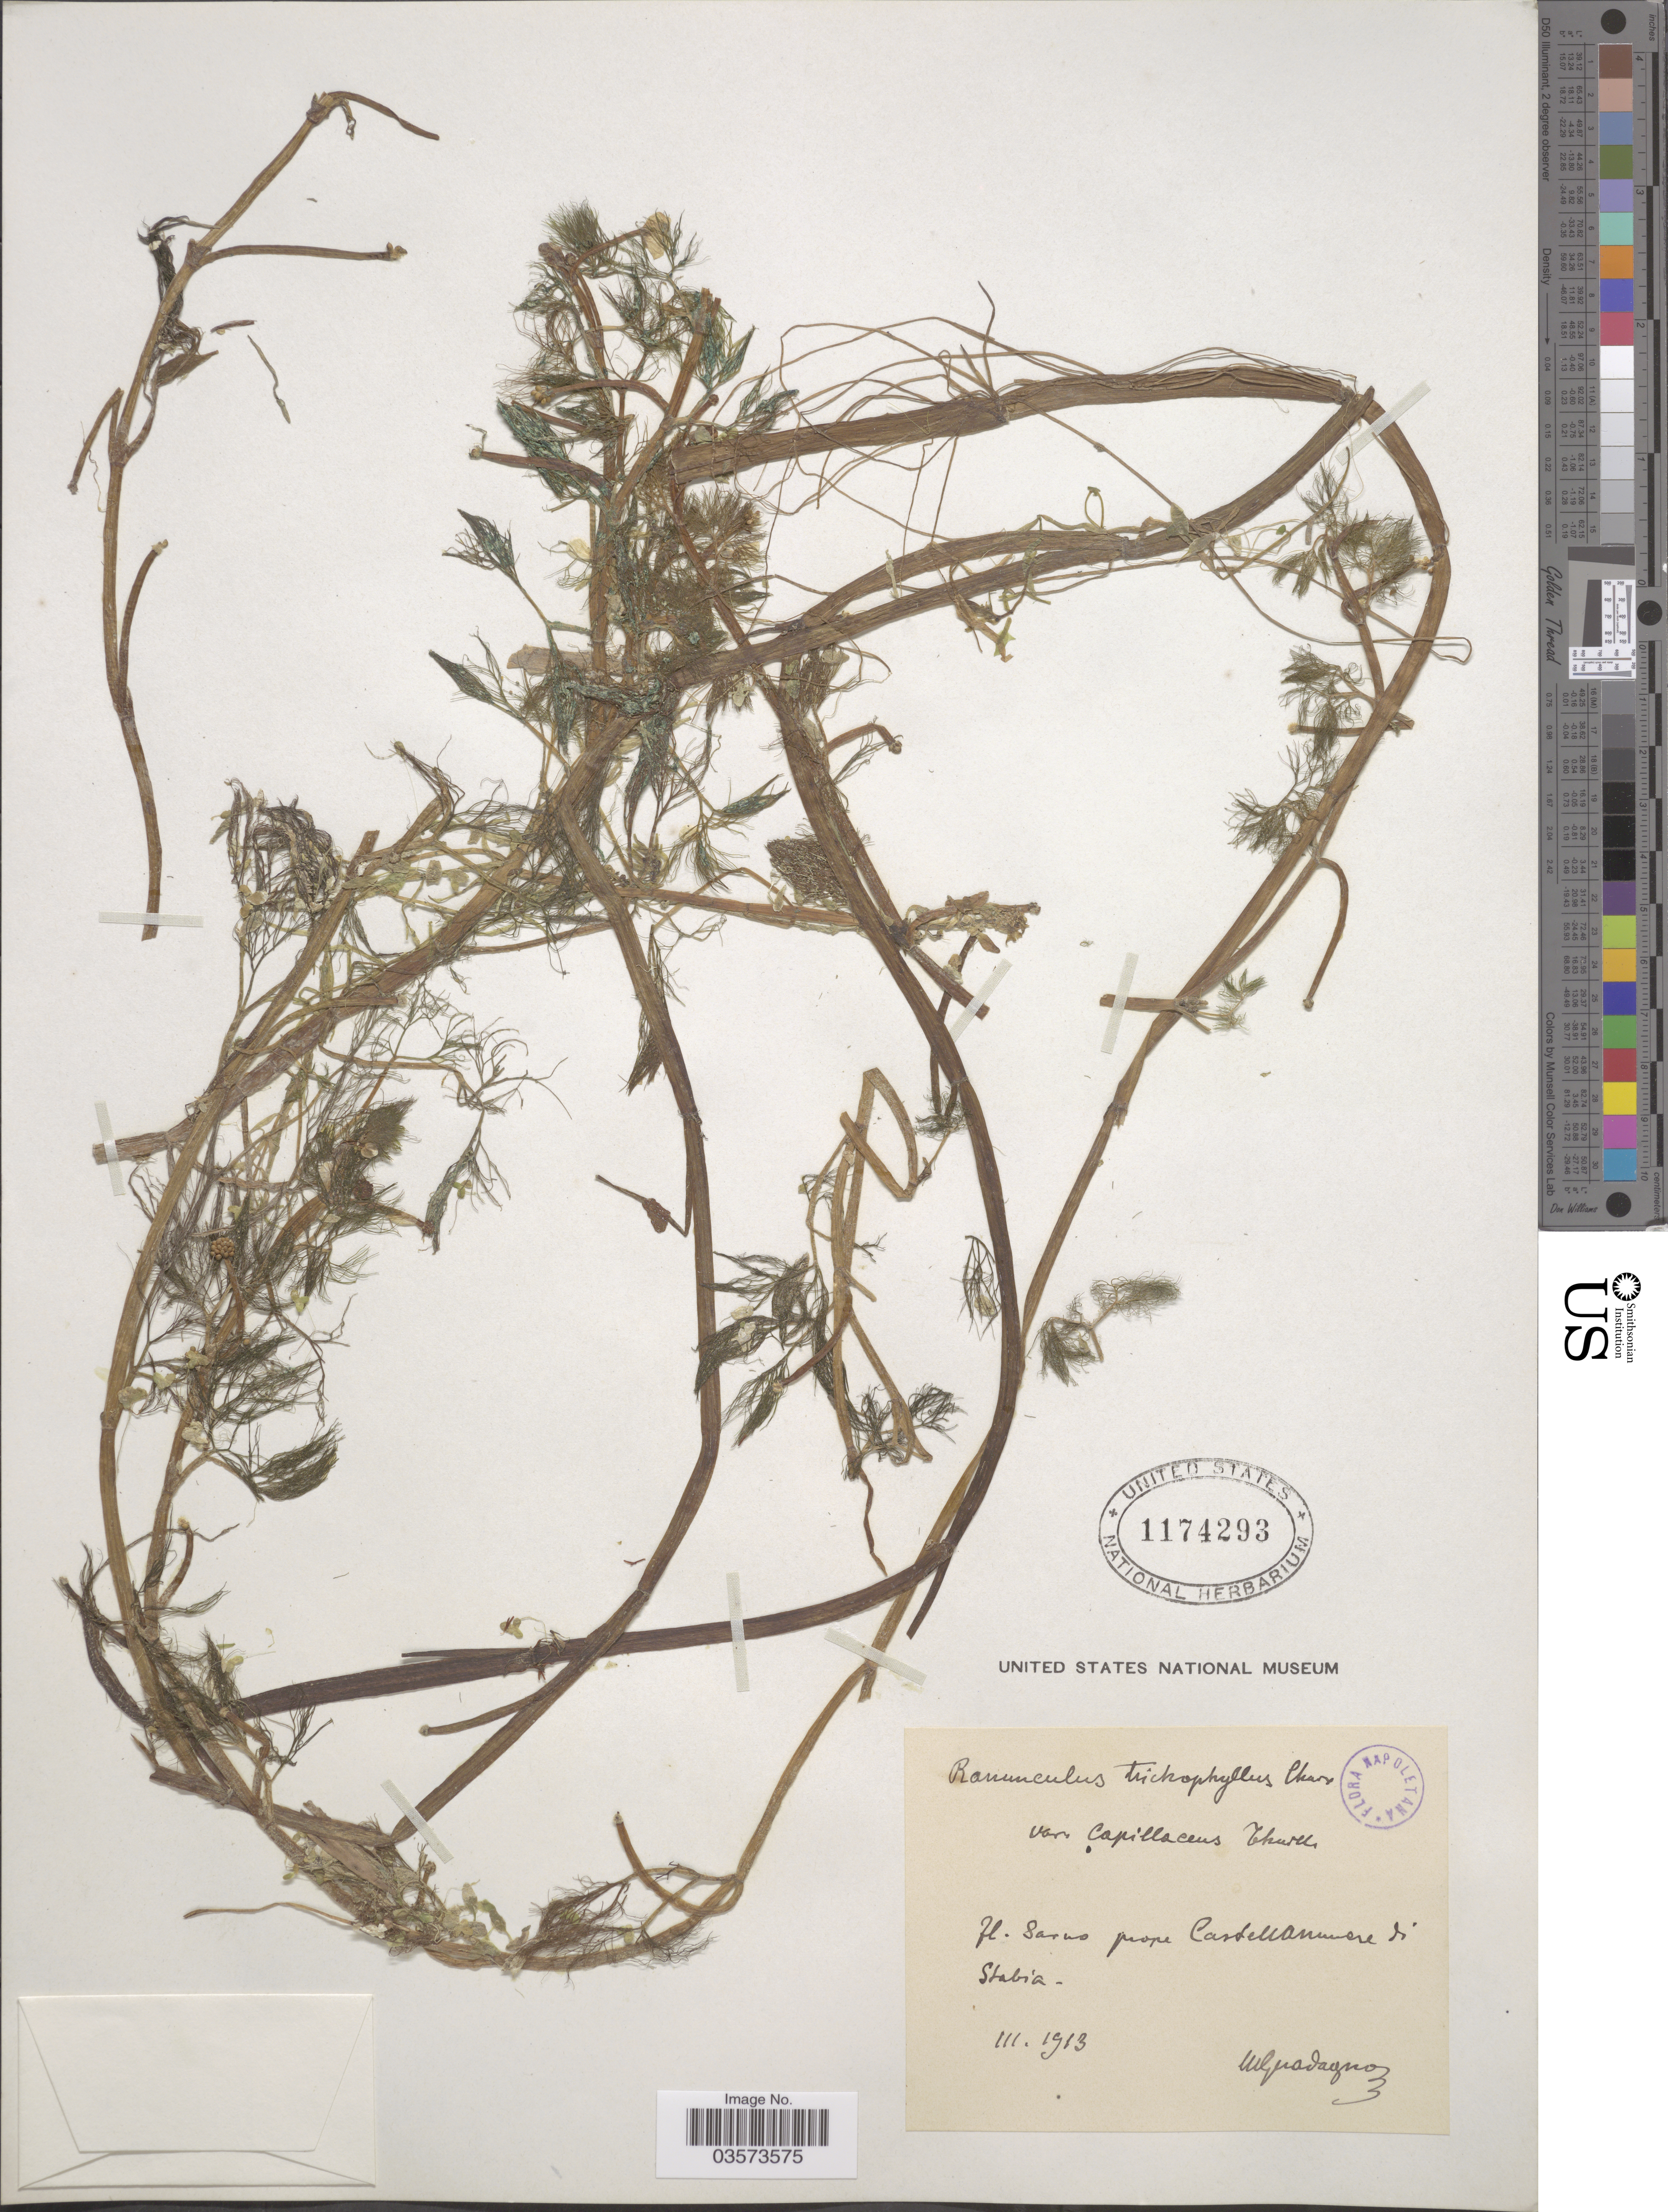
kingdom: Plantae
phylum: Tracheophyta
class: Magnoliopsida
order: Ranunculales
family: Ranunculaceae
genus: Ranunculus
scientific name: Ranunculus trichophyllus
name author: Chaix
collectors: M. Guadagno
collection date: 1913-03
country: Italy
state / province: Campania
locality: M. Sarno prope Castellammare di Stabia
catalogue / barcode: US 1174293